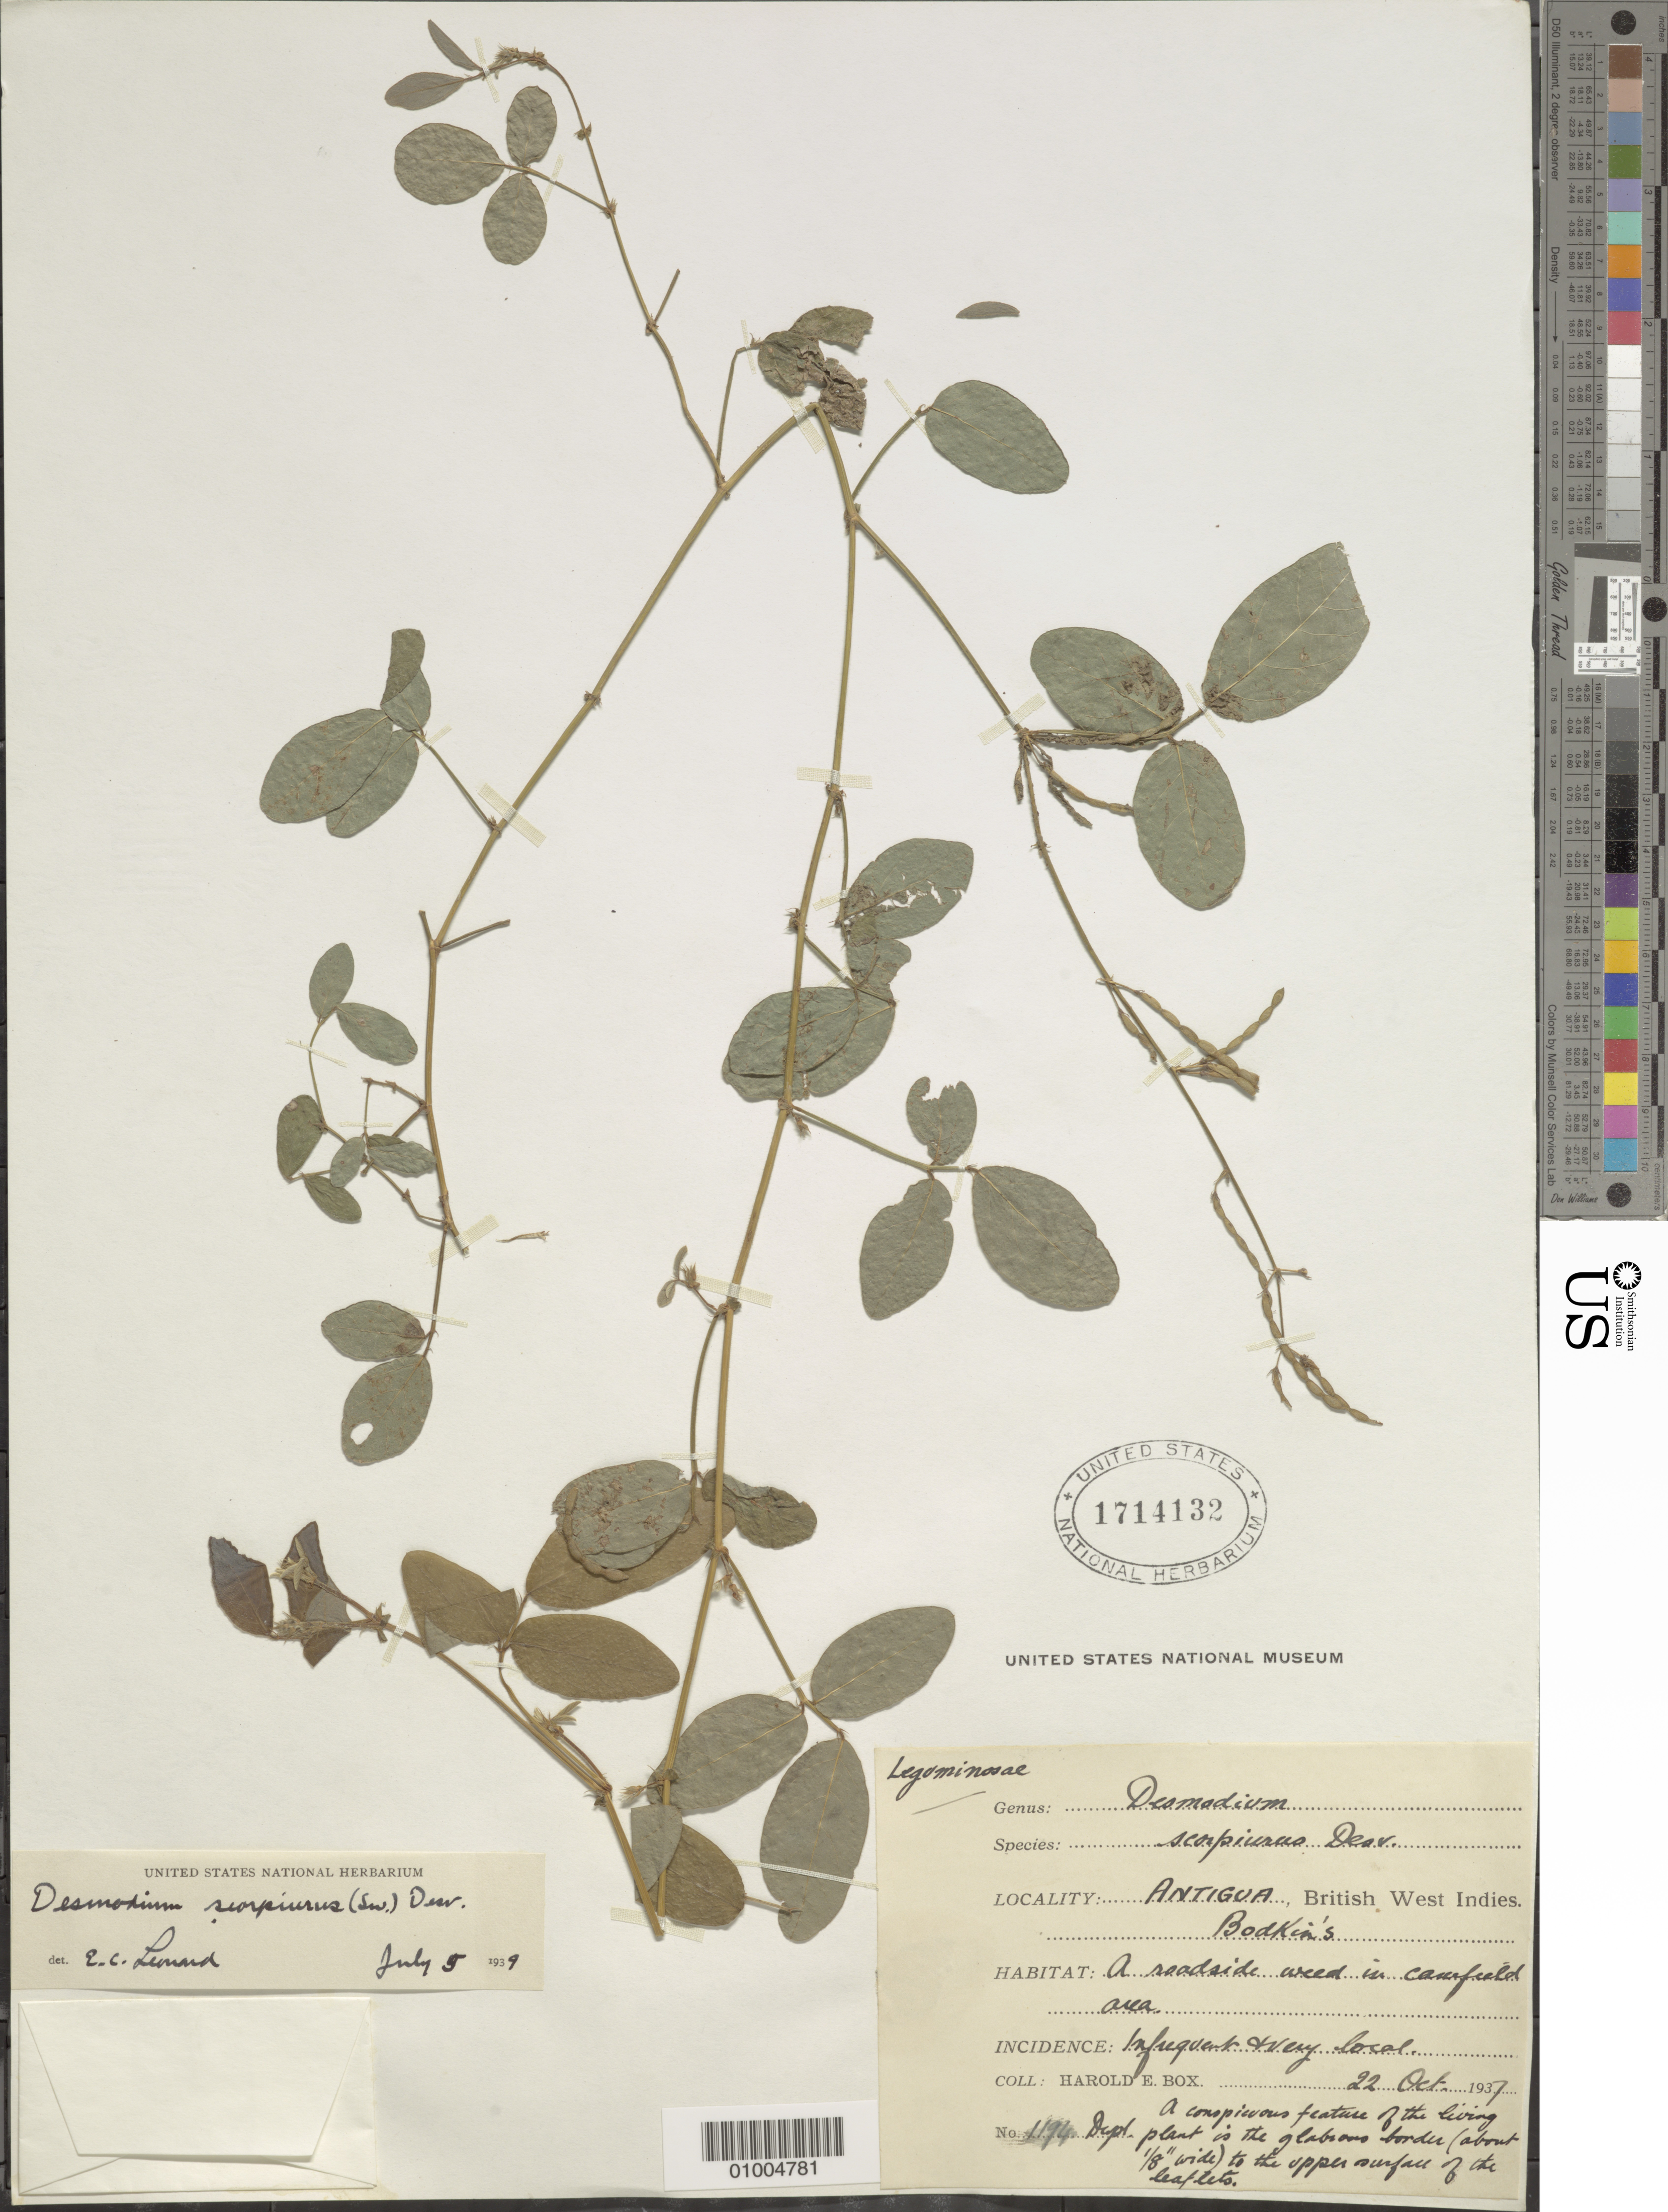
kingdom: Plantae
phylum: Tracheophyta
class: Magnoliopsida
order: Fabales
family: Fabaceae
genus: Desmodium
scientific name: Desmodium scorpiurus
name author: (Sw.) Desv. ex DC.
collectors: H. E. Box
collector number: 1196 Dupl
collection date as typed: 22 Oct 1937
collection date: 1937-10-22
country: Antigua and Barbuda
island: Antigua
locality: Roadside area in campfield. Bodken's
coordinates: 0 N, 0 E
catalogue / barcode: US 1714132